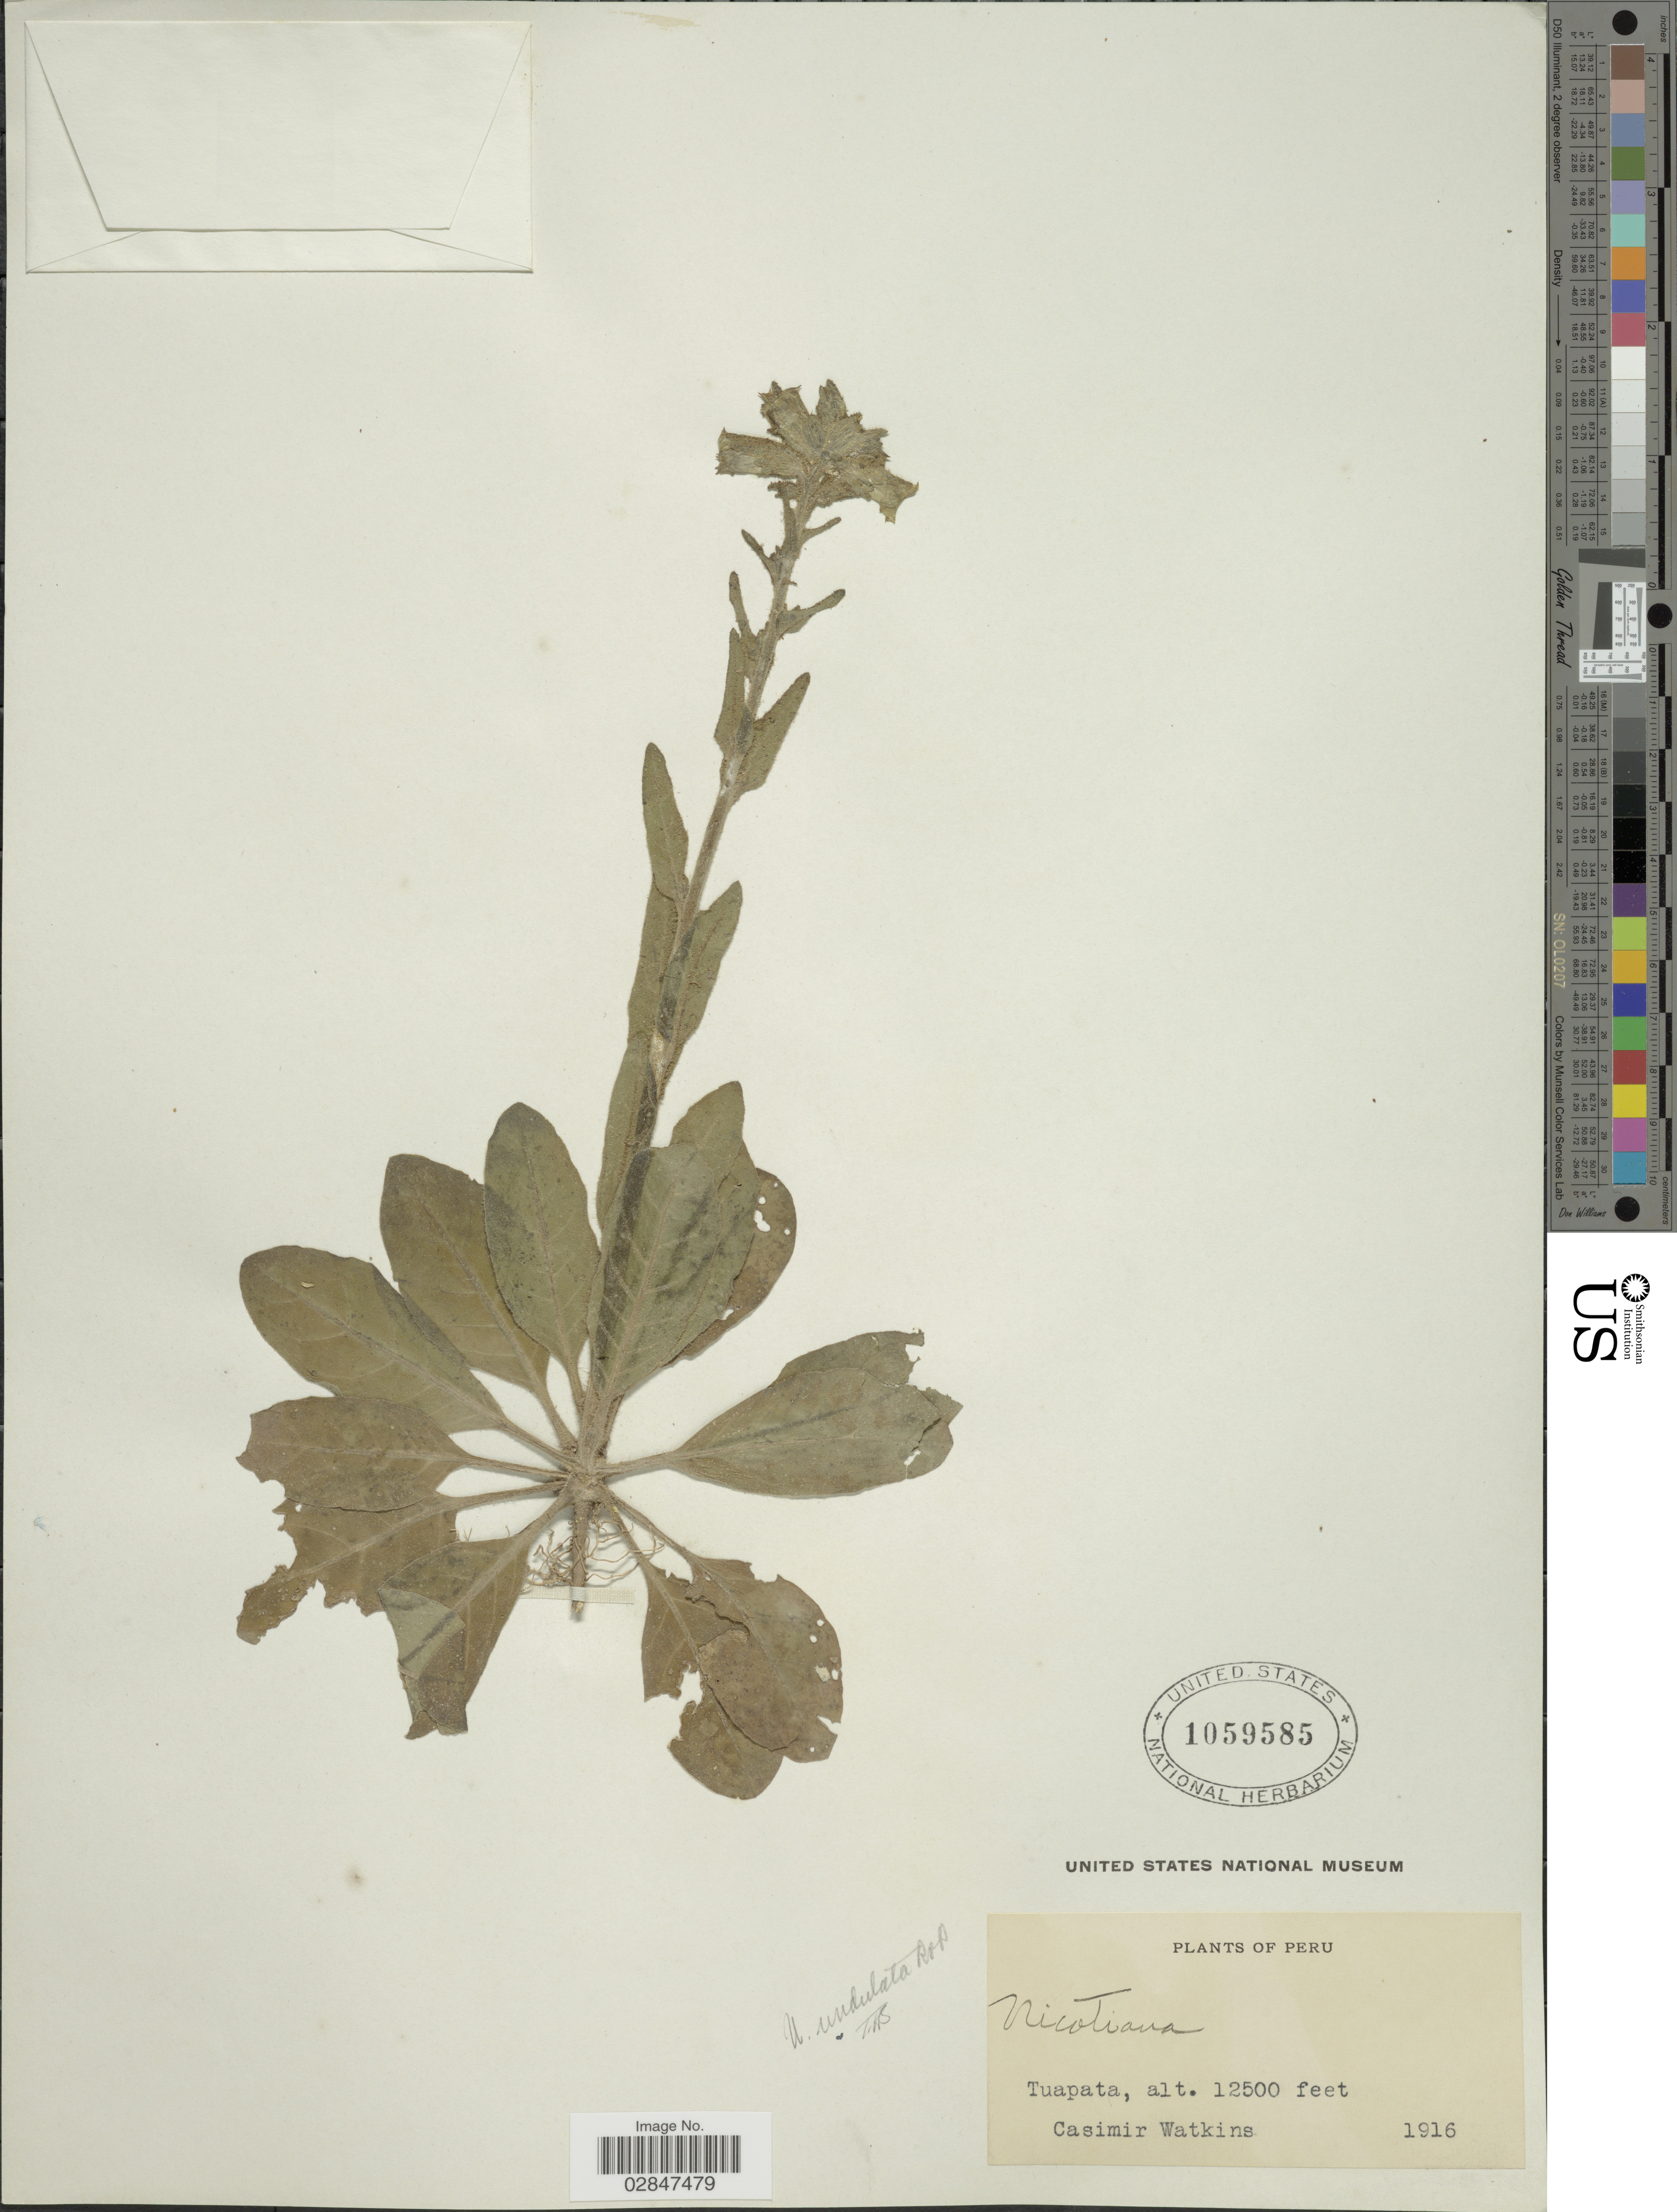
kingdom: Plantae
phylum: Tracheophyta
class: Magnoliopsida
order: Solanales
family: Solanaceae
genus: Nicotiana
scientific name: Nicotiana undulata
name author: Ruiz & Pav.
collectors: C. Watkins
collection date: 1916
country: Peru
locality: Tuapata.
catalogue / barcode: US 1059585